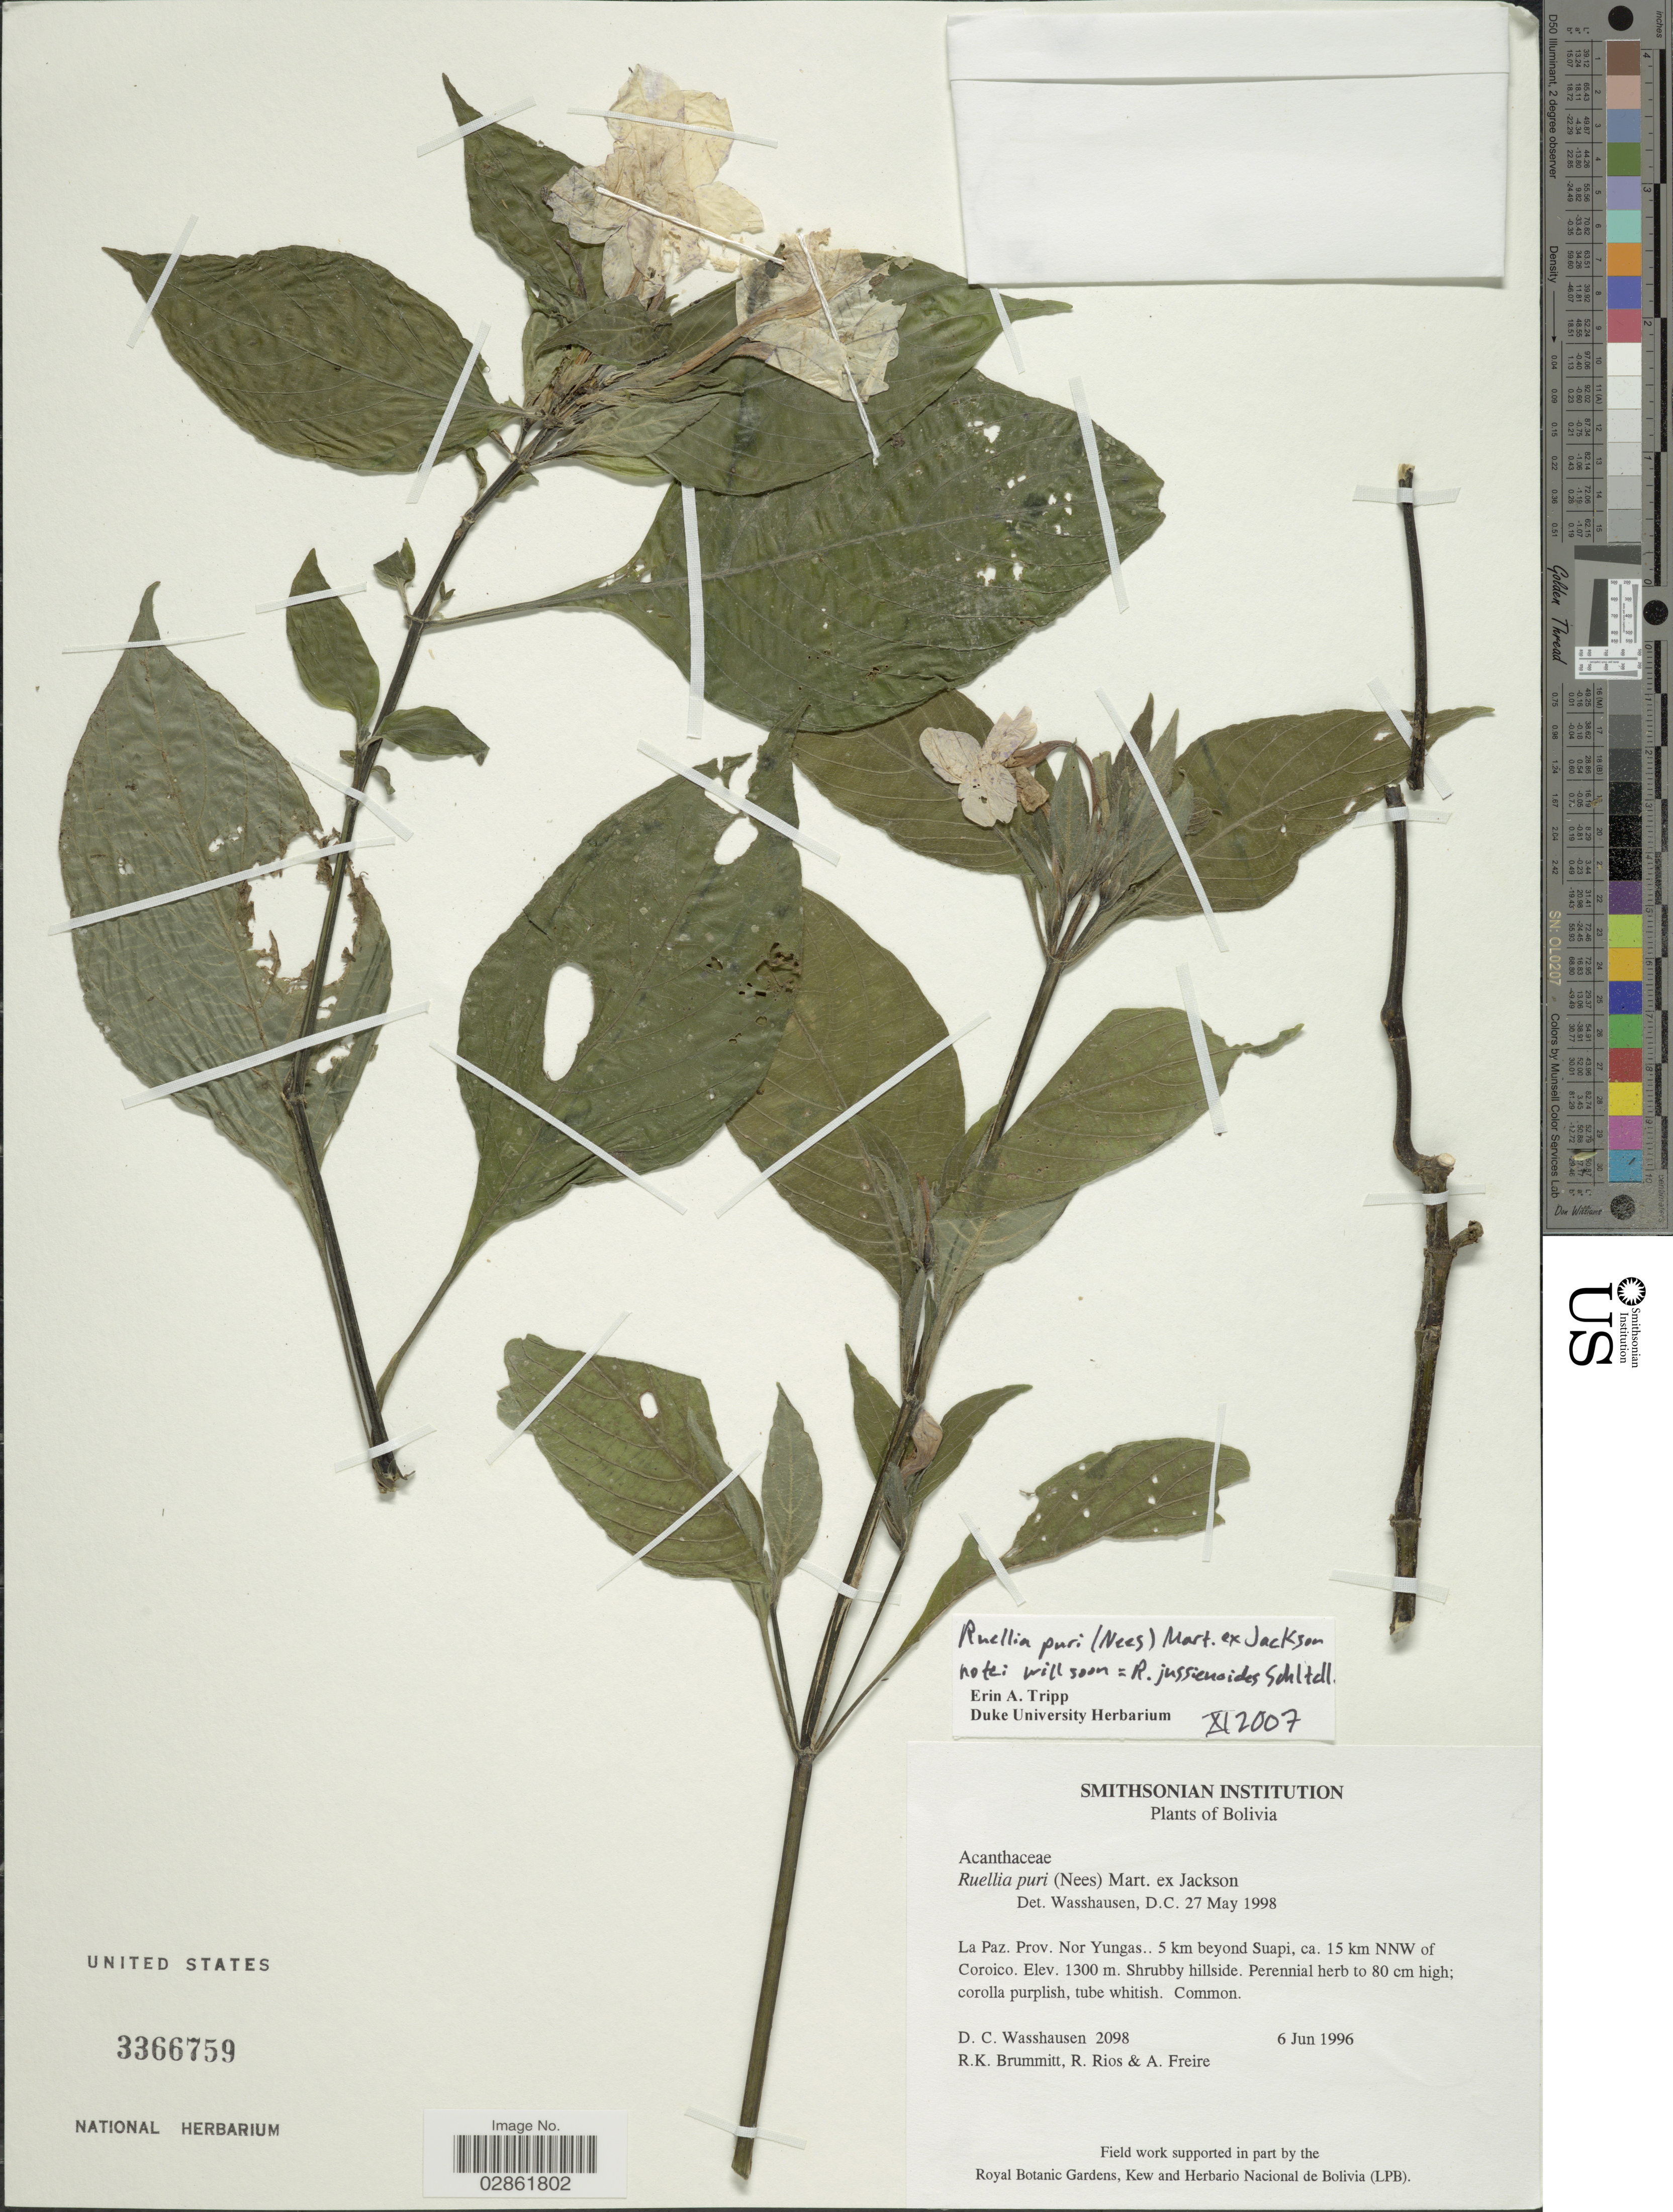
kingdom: Plantae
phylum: Tracheophyta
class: Magnoliopsida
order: Lamiales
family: Acanthaceae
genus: Ruellia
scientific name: Ruellia puri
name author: Mart. ex Nees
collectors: D. C. Wasshausen, R. K. Brummitt, R. Rios & A. Freire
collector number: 2098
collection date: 1996-06-06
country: Bolivia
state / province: La Paz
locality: Prov. Nor Yungas.. 5 km beyond Suapi, ca. 15 km NNW of Coroico.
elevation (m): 1300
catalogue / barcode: US 3366759